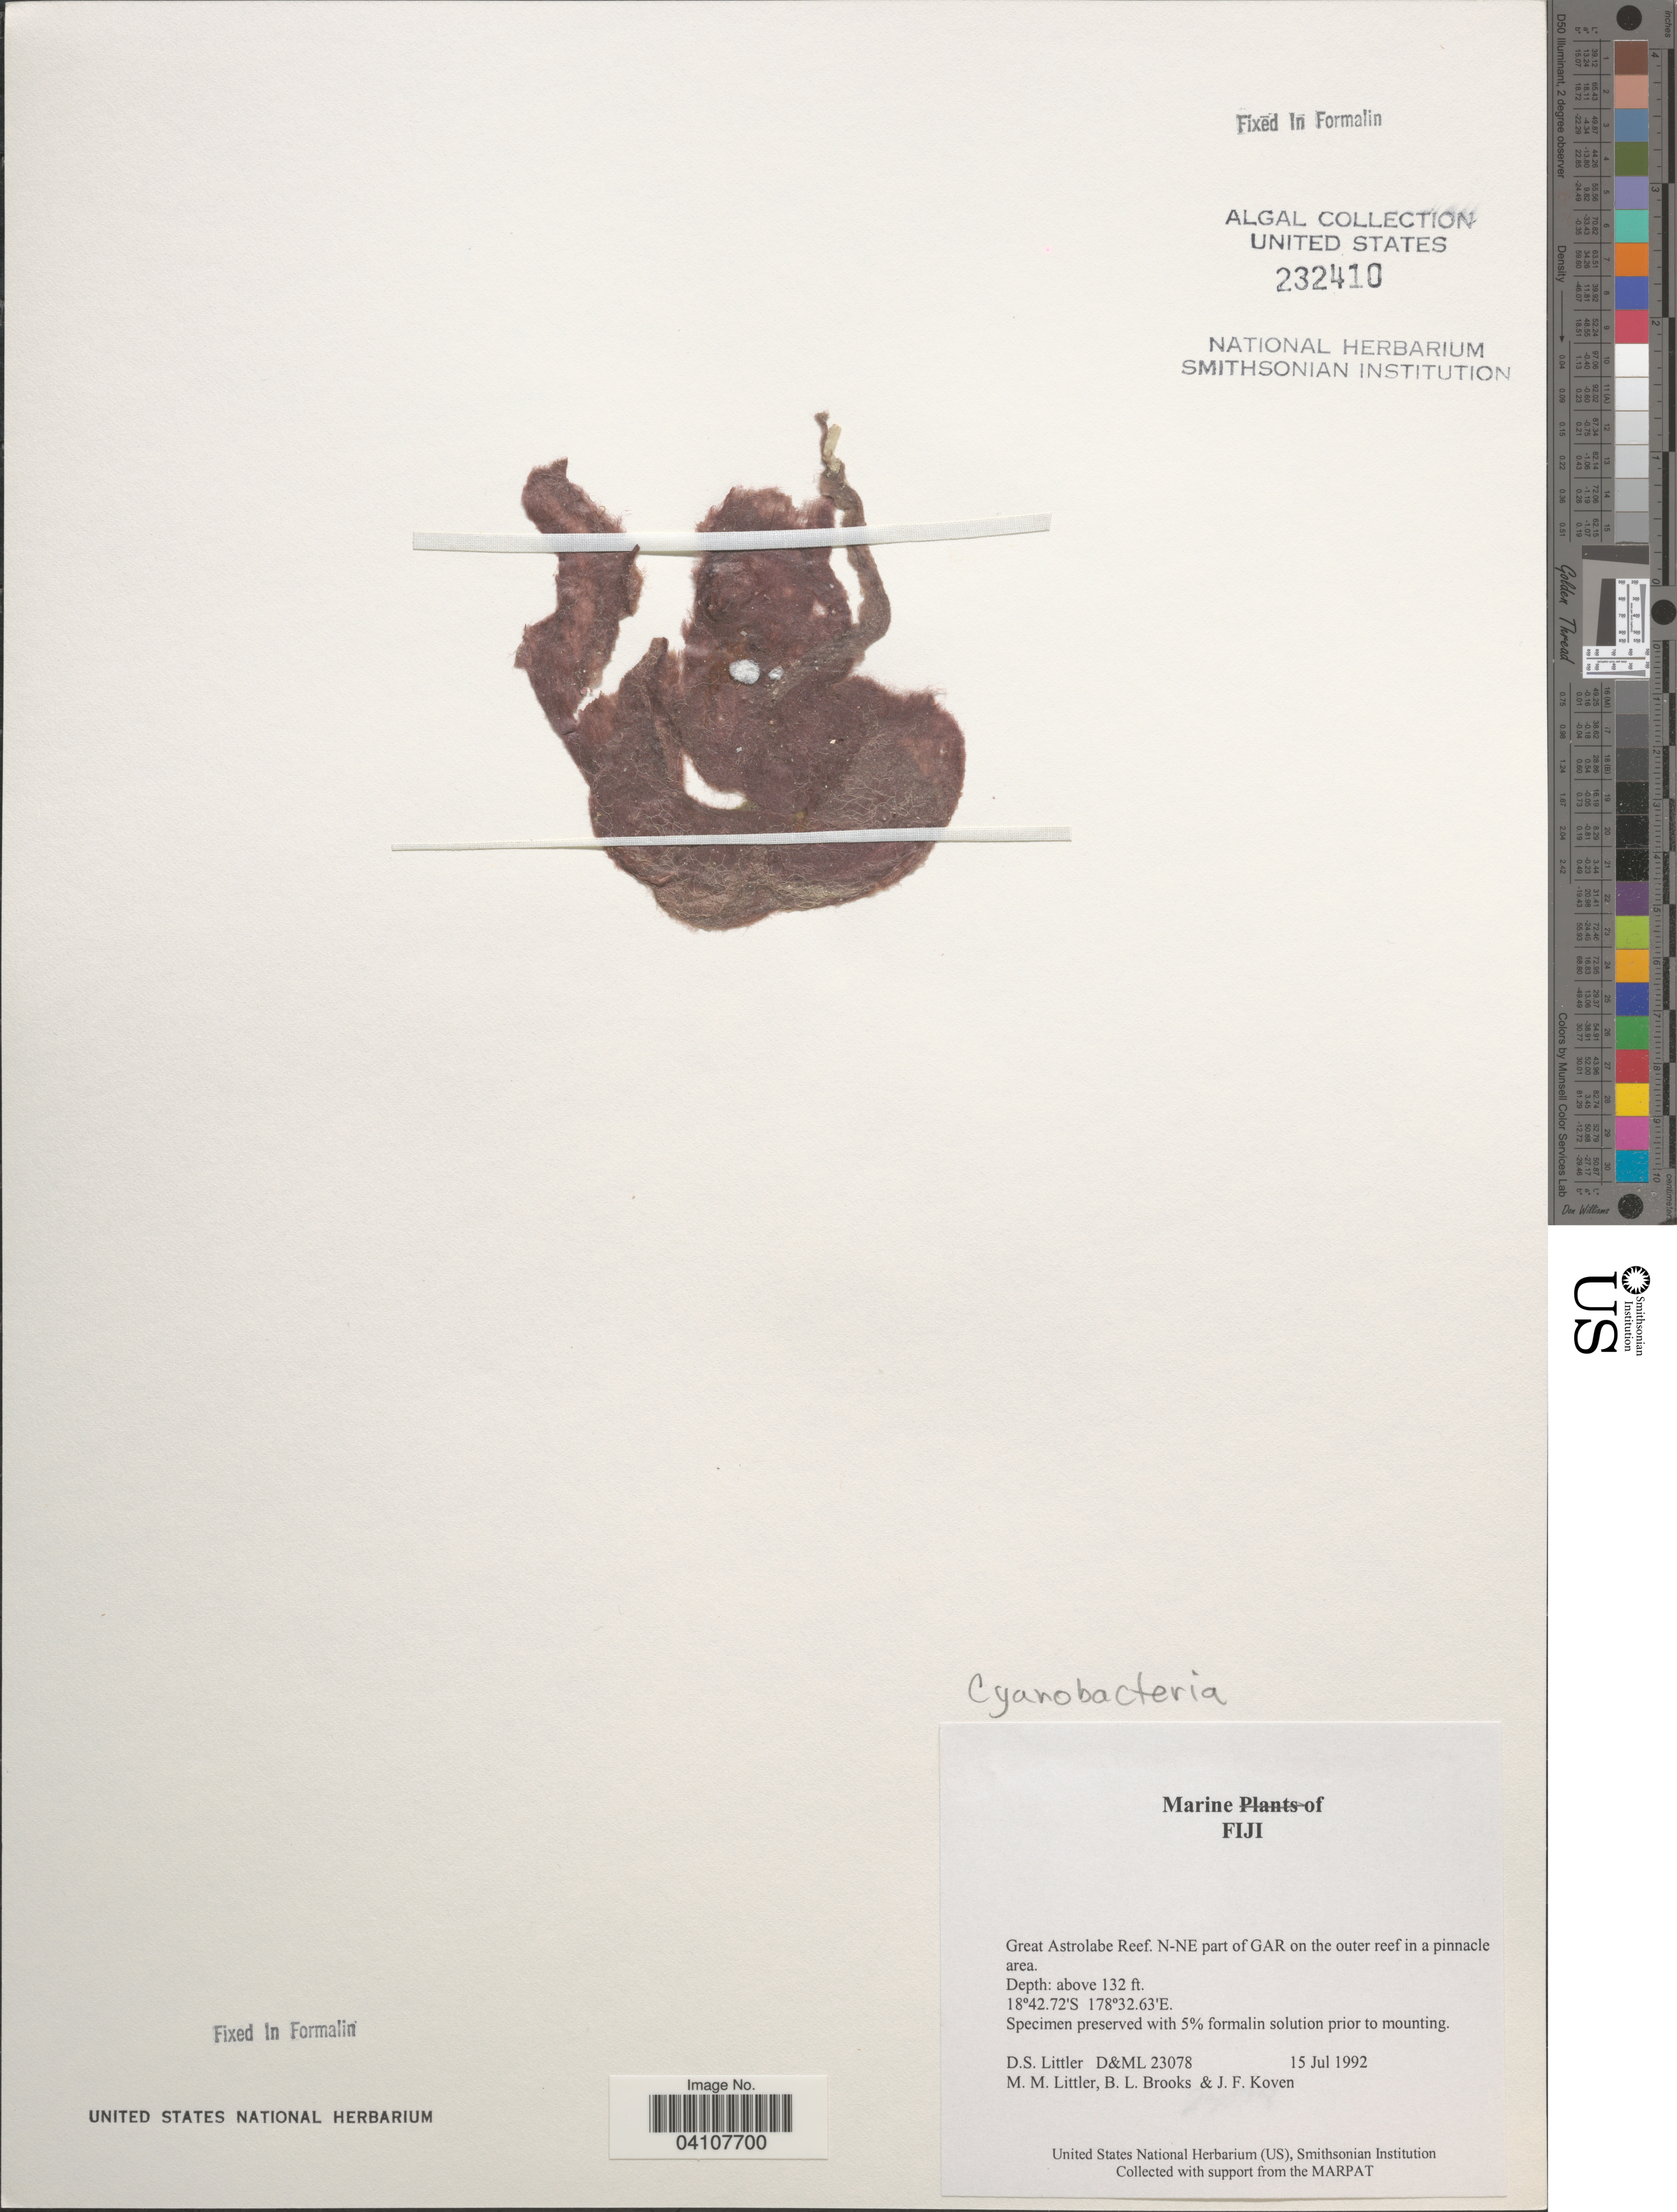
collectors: D. S. Littler, B. Brooks & J. Koven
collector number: D&ML23078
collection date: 1992-07-15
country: Fiji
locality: Great Astrolabe Reef. N-NE part of GAR on the outer reef in a pinnacle area.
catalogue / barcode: US 232410